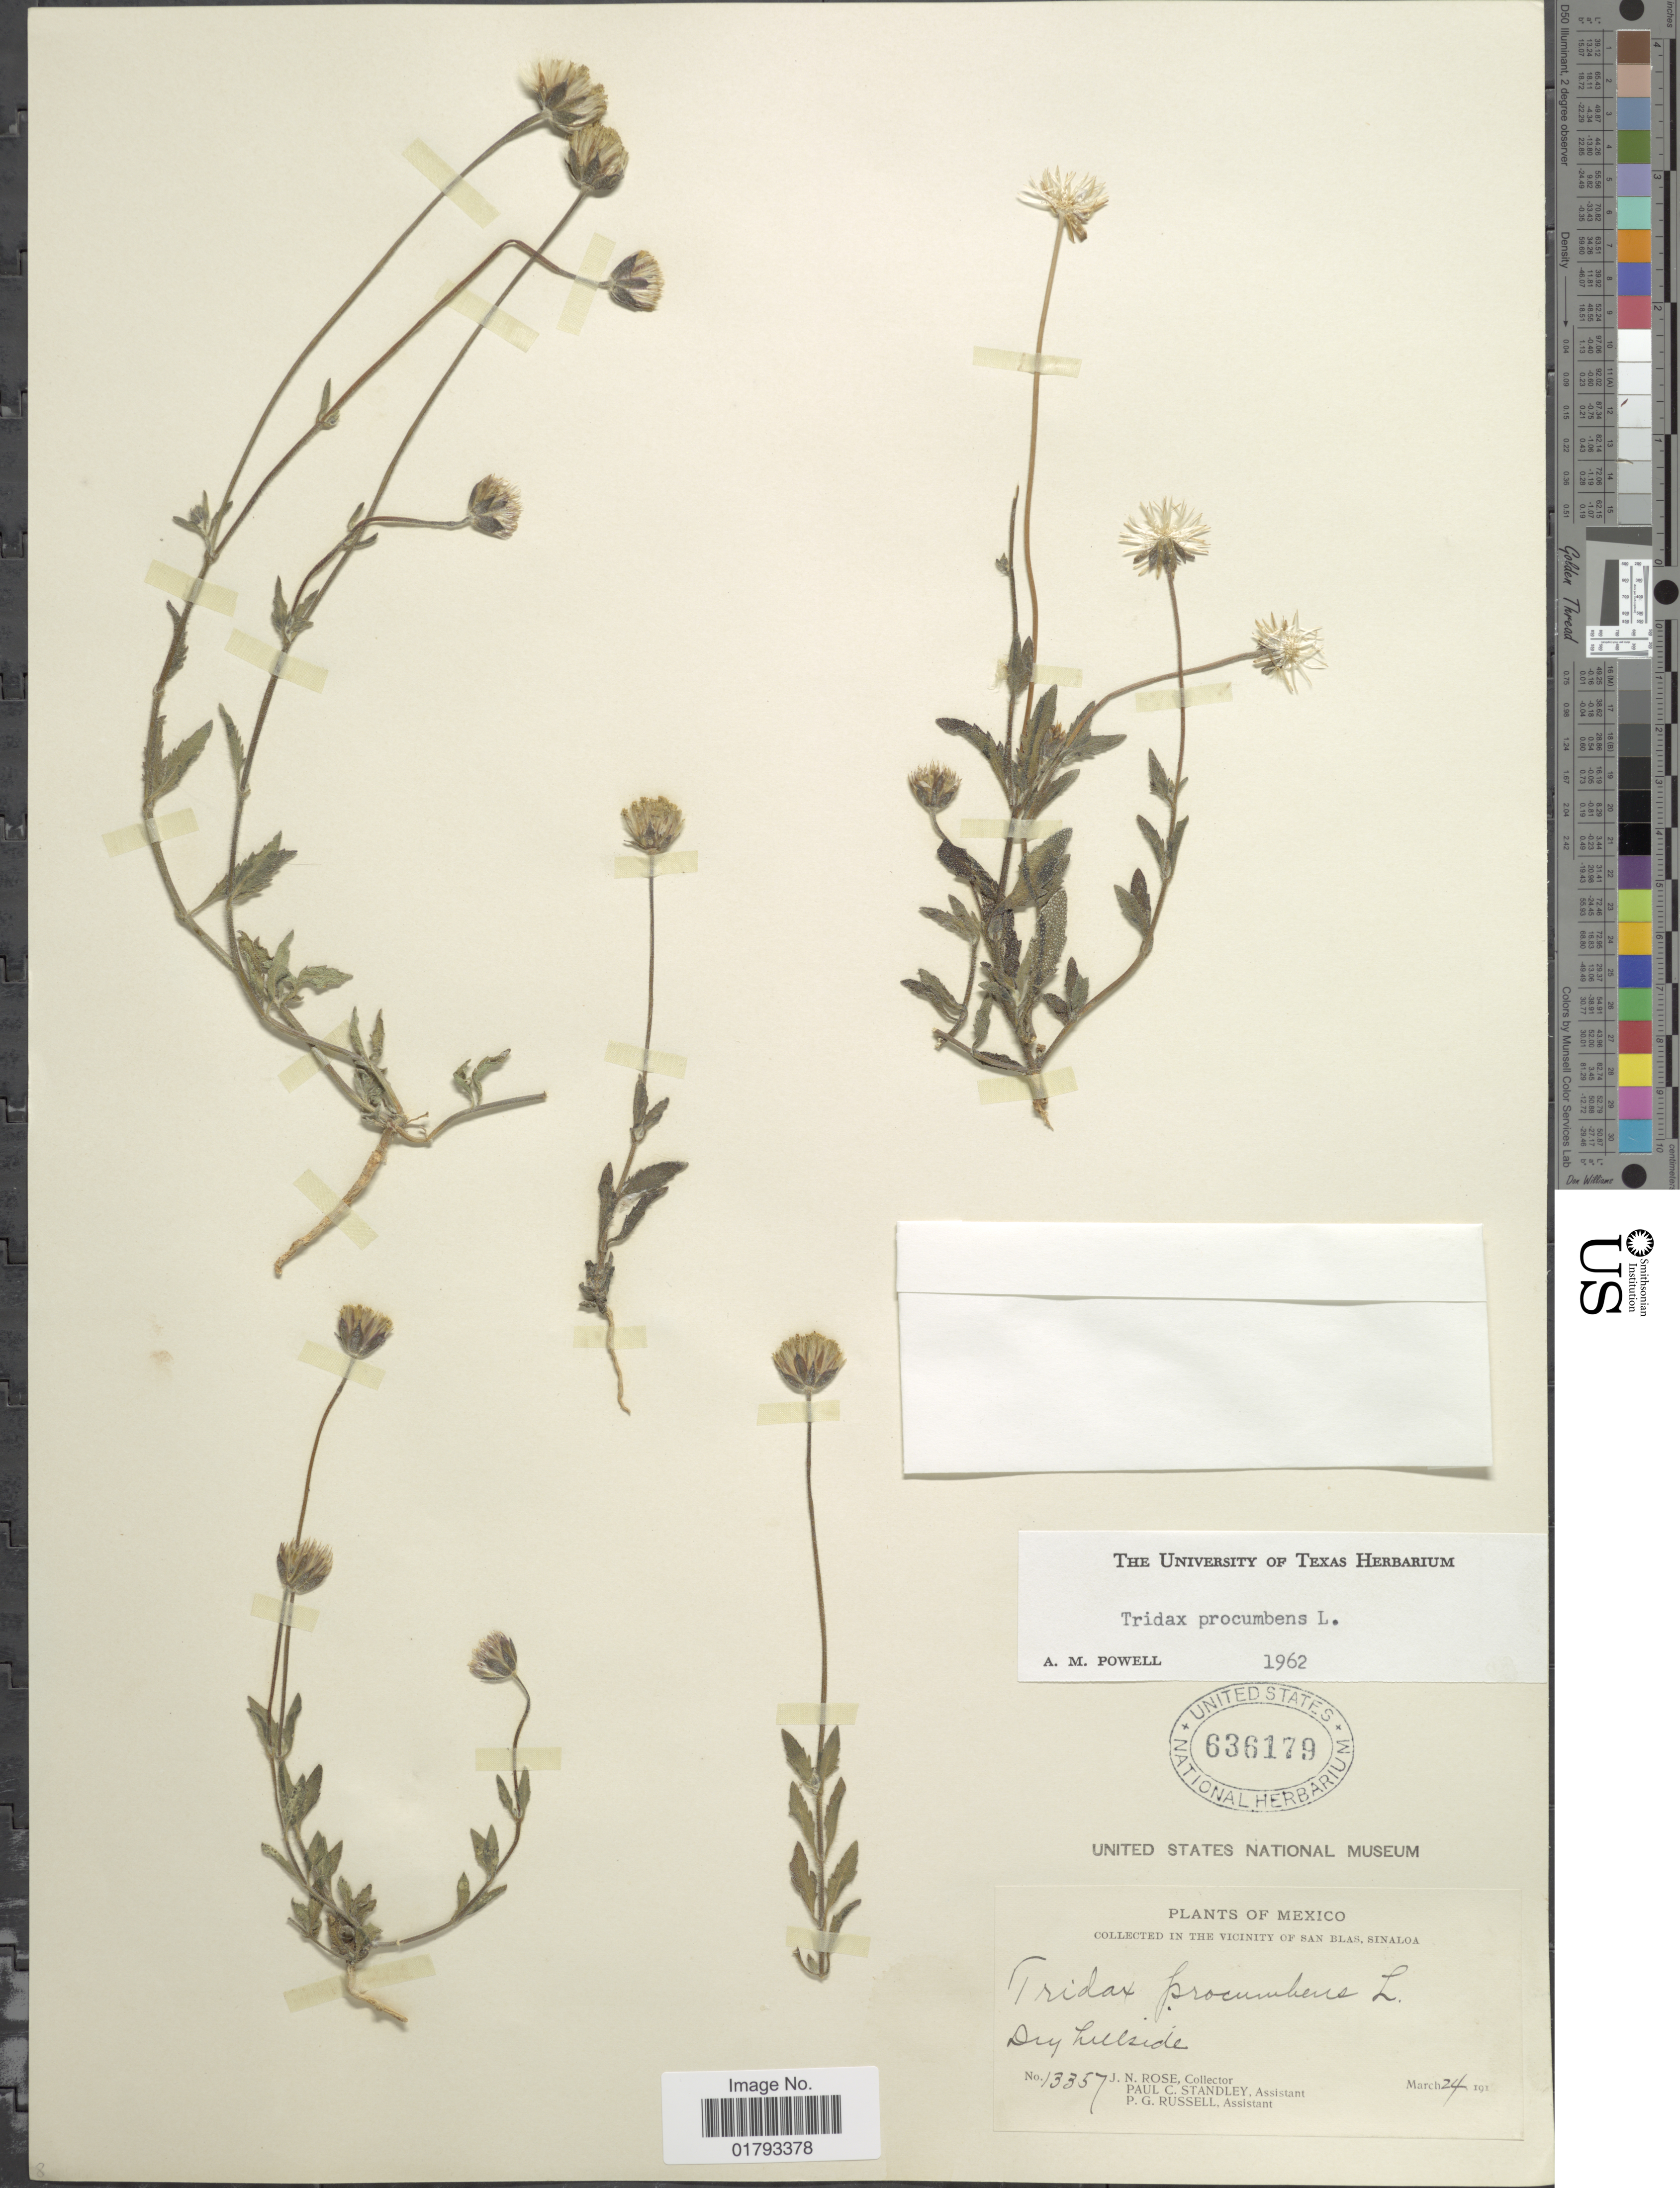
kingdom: Plantae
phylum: Tracheophyta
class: Magnoliopsida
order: Asterales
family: Asteraceae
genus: Tridax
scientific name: Tridax procumbens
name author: L.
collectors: J. N. Rose, P. C. Standley & P. G. Russell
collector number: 13357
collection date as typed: March 24 191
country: Mexico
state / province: Sinaloa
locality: In the Vicinity of San Blas, Sinaloa. Dry hillside.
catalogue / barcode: US 636179